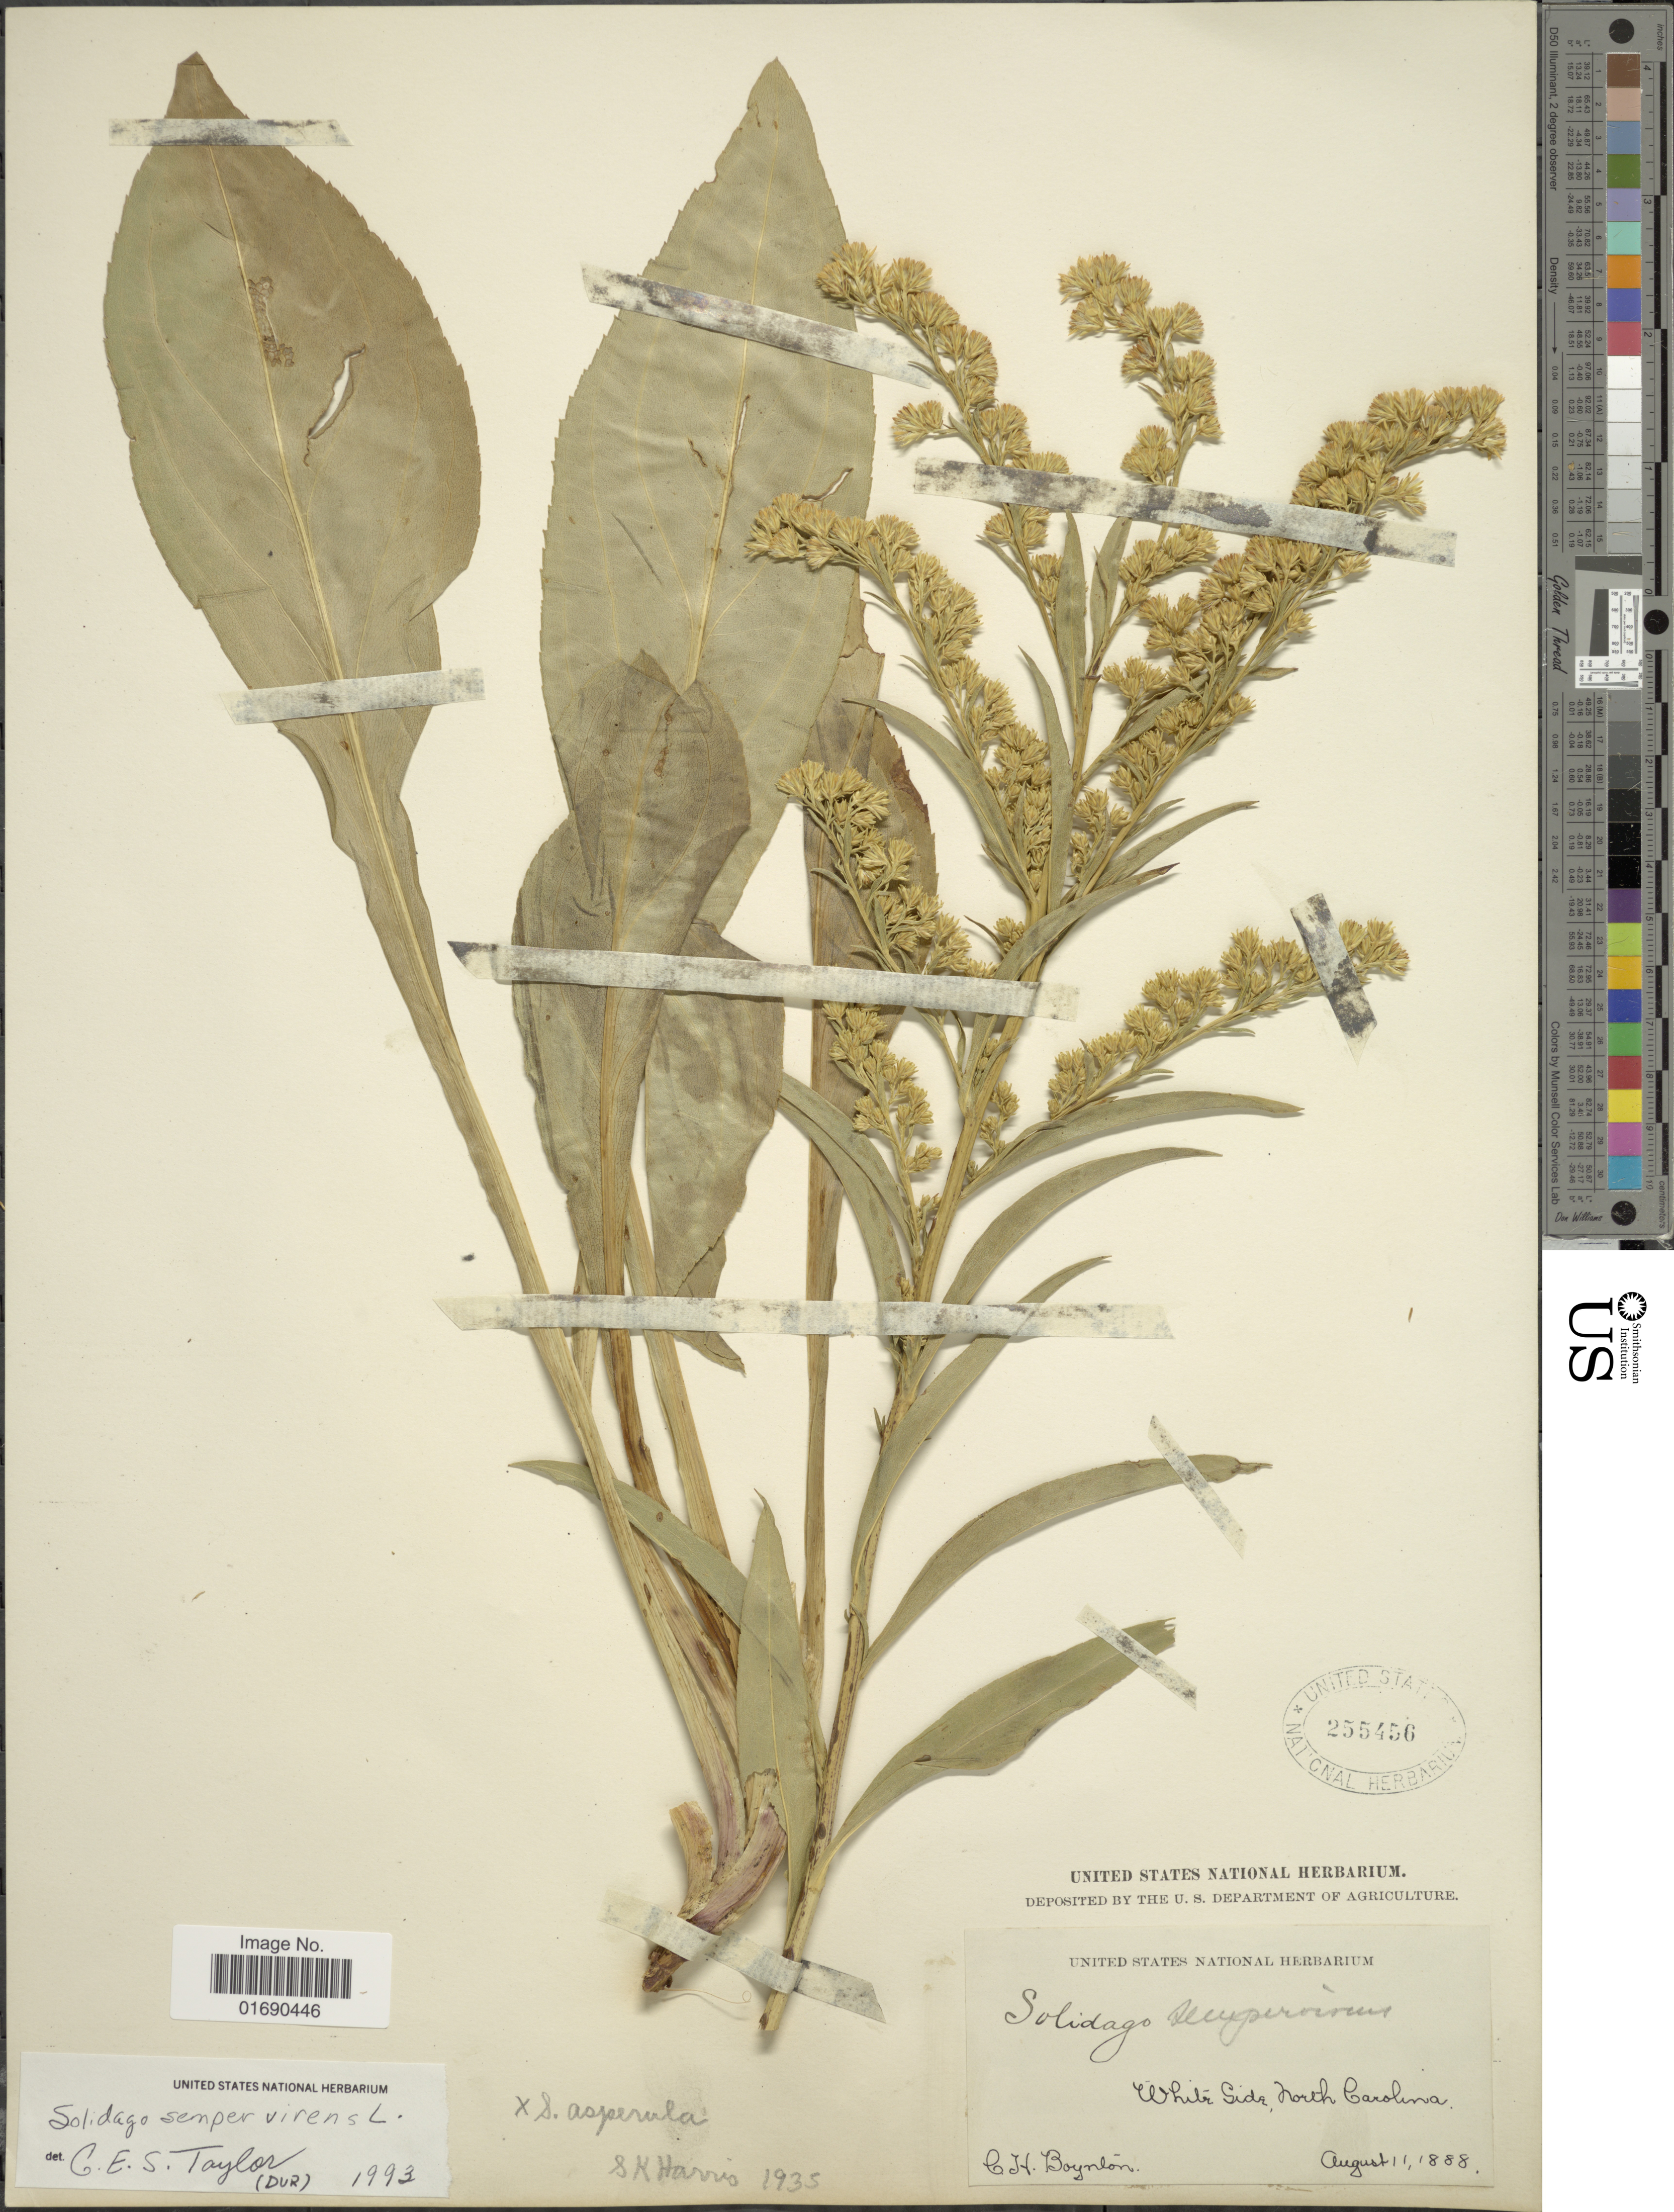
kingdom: Plantae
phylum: Tracheophyta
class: Magnoliopsida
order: Asterales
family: Asteraceae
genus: Solidago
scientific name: Solidago sempervirens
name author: L.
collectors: C. Boynton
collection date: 1888-08-11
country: United States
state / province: North Carolina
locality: White Gida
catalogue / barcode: US 255456